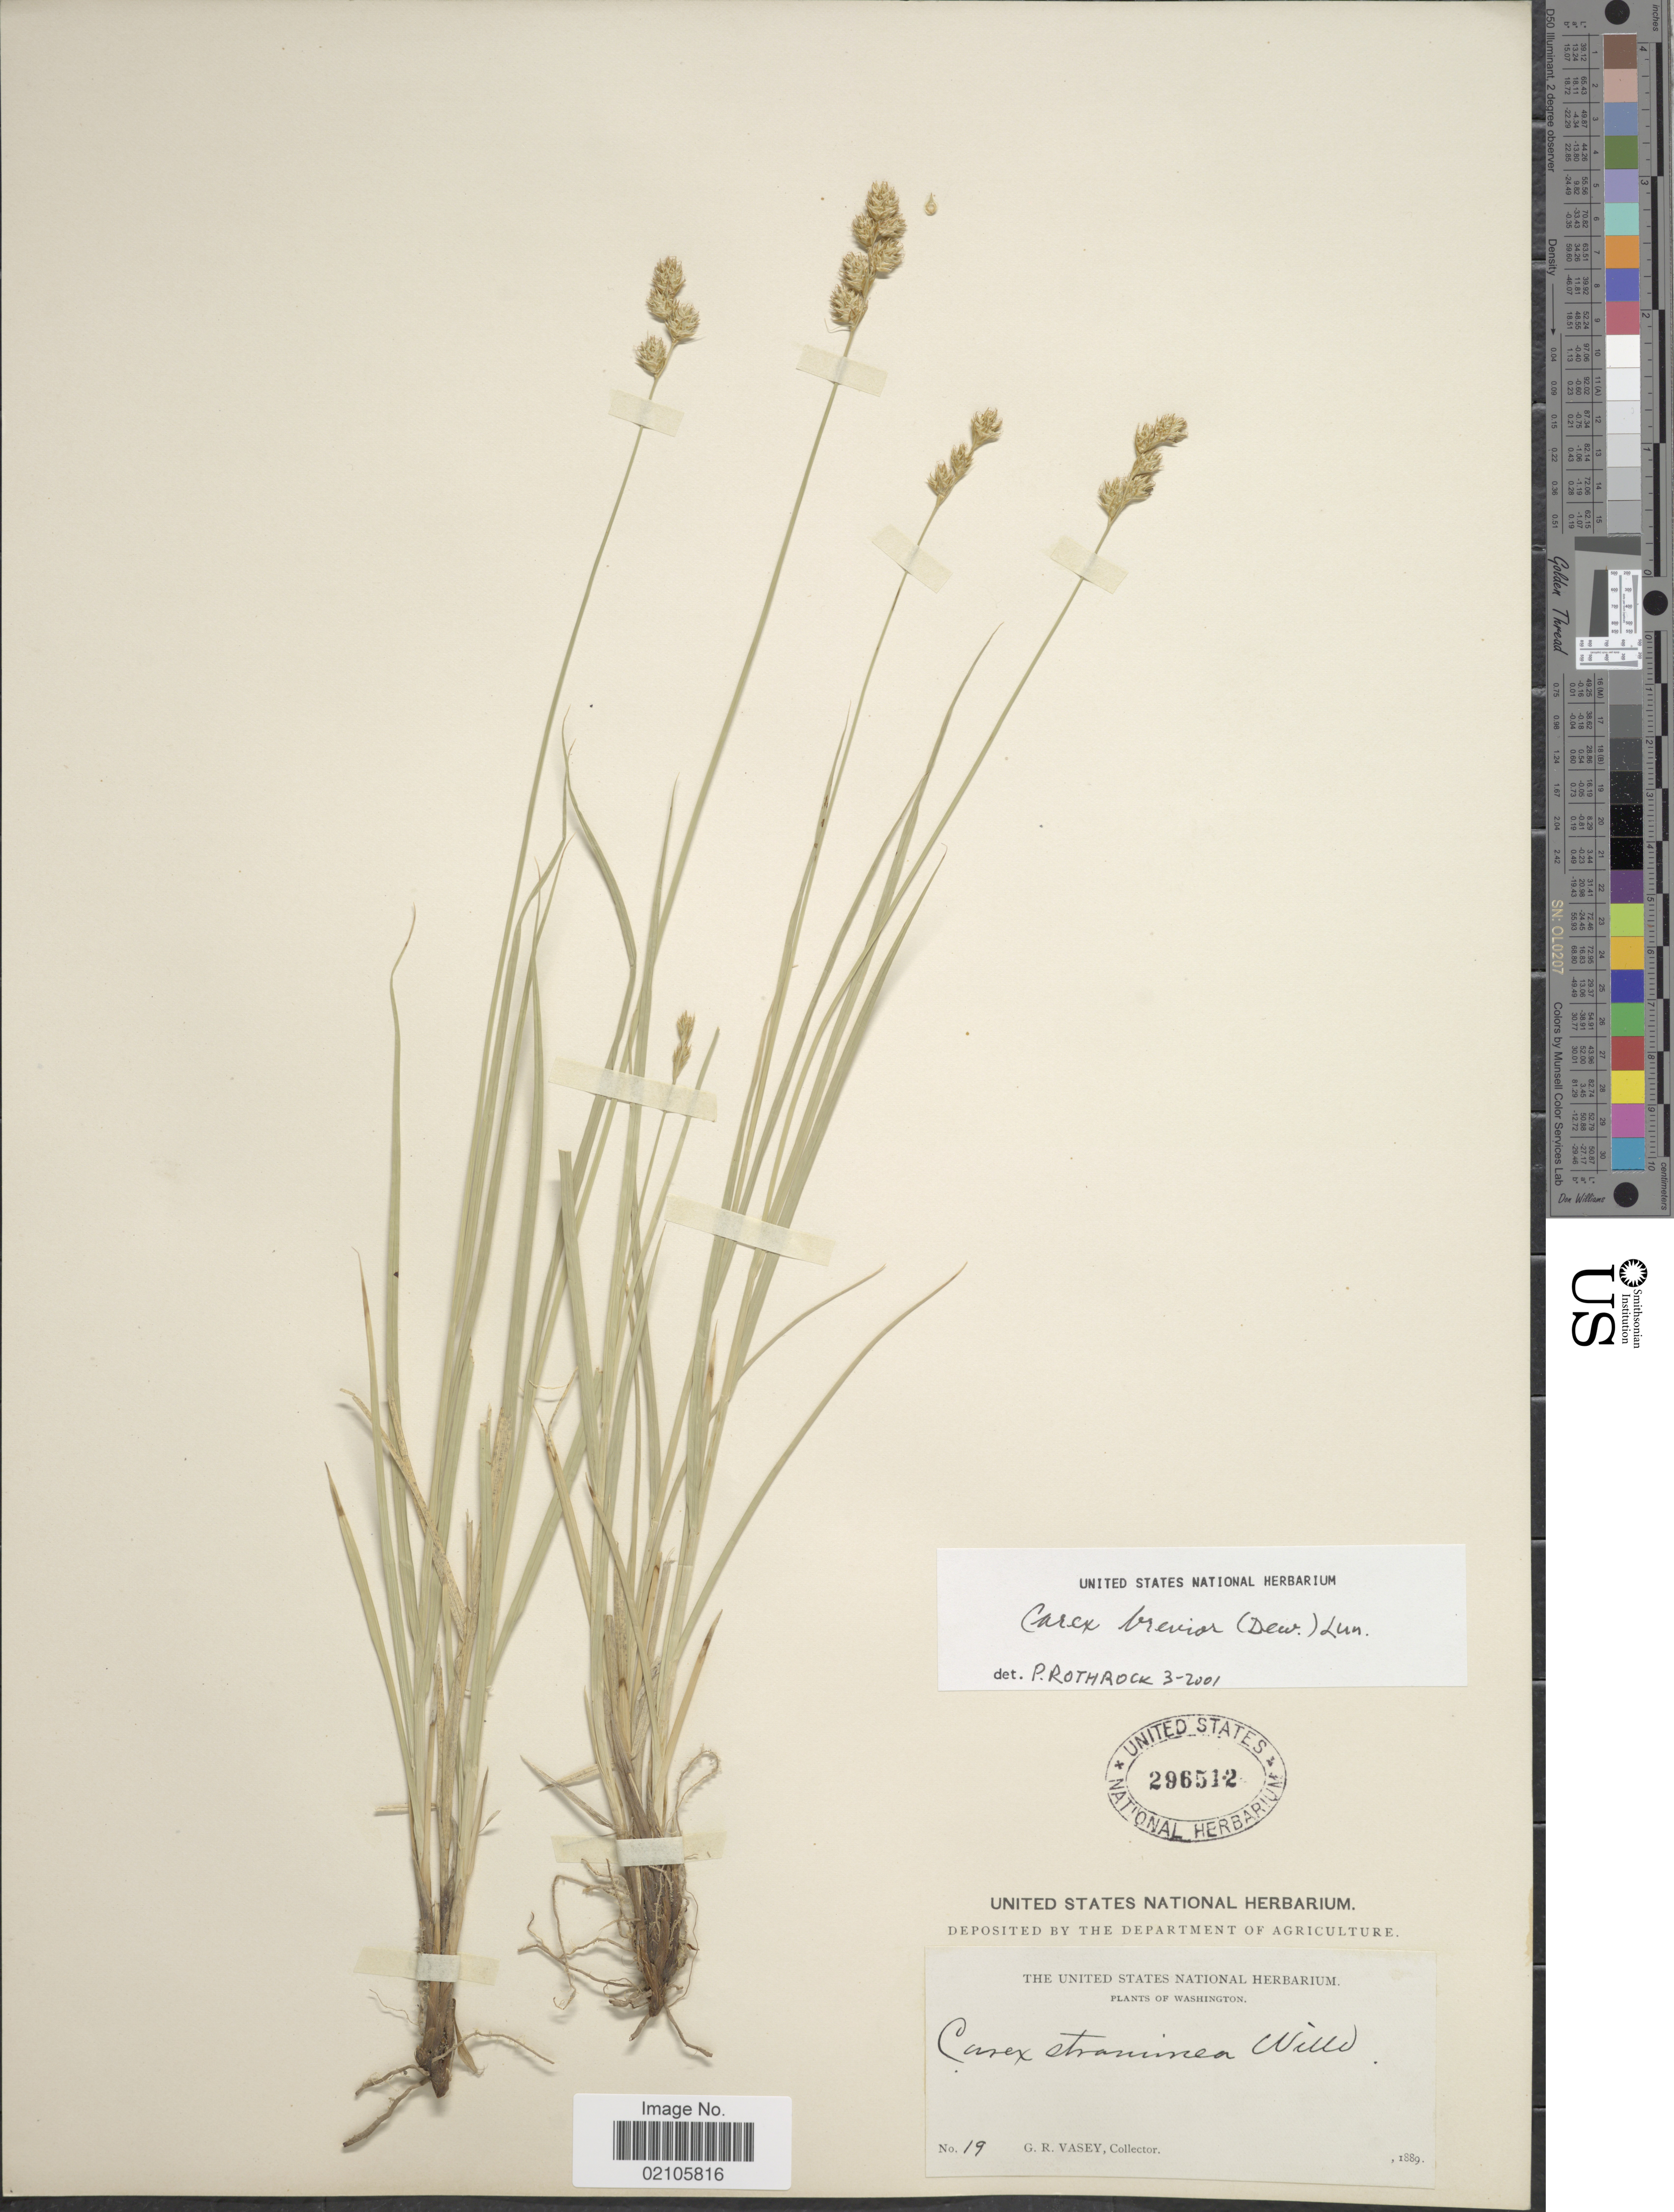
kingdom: Plantae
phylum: Tracheophyta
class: Liliopsida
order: Poales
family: Cyperaceae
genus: Carex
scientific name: Carex brevior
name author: (Dewey) Mack. ex Lunell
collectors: G. R. Vasey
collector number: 19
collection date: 1889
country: United States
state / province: Washington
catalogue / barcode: US 296512